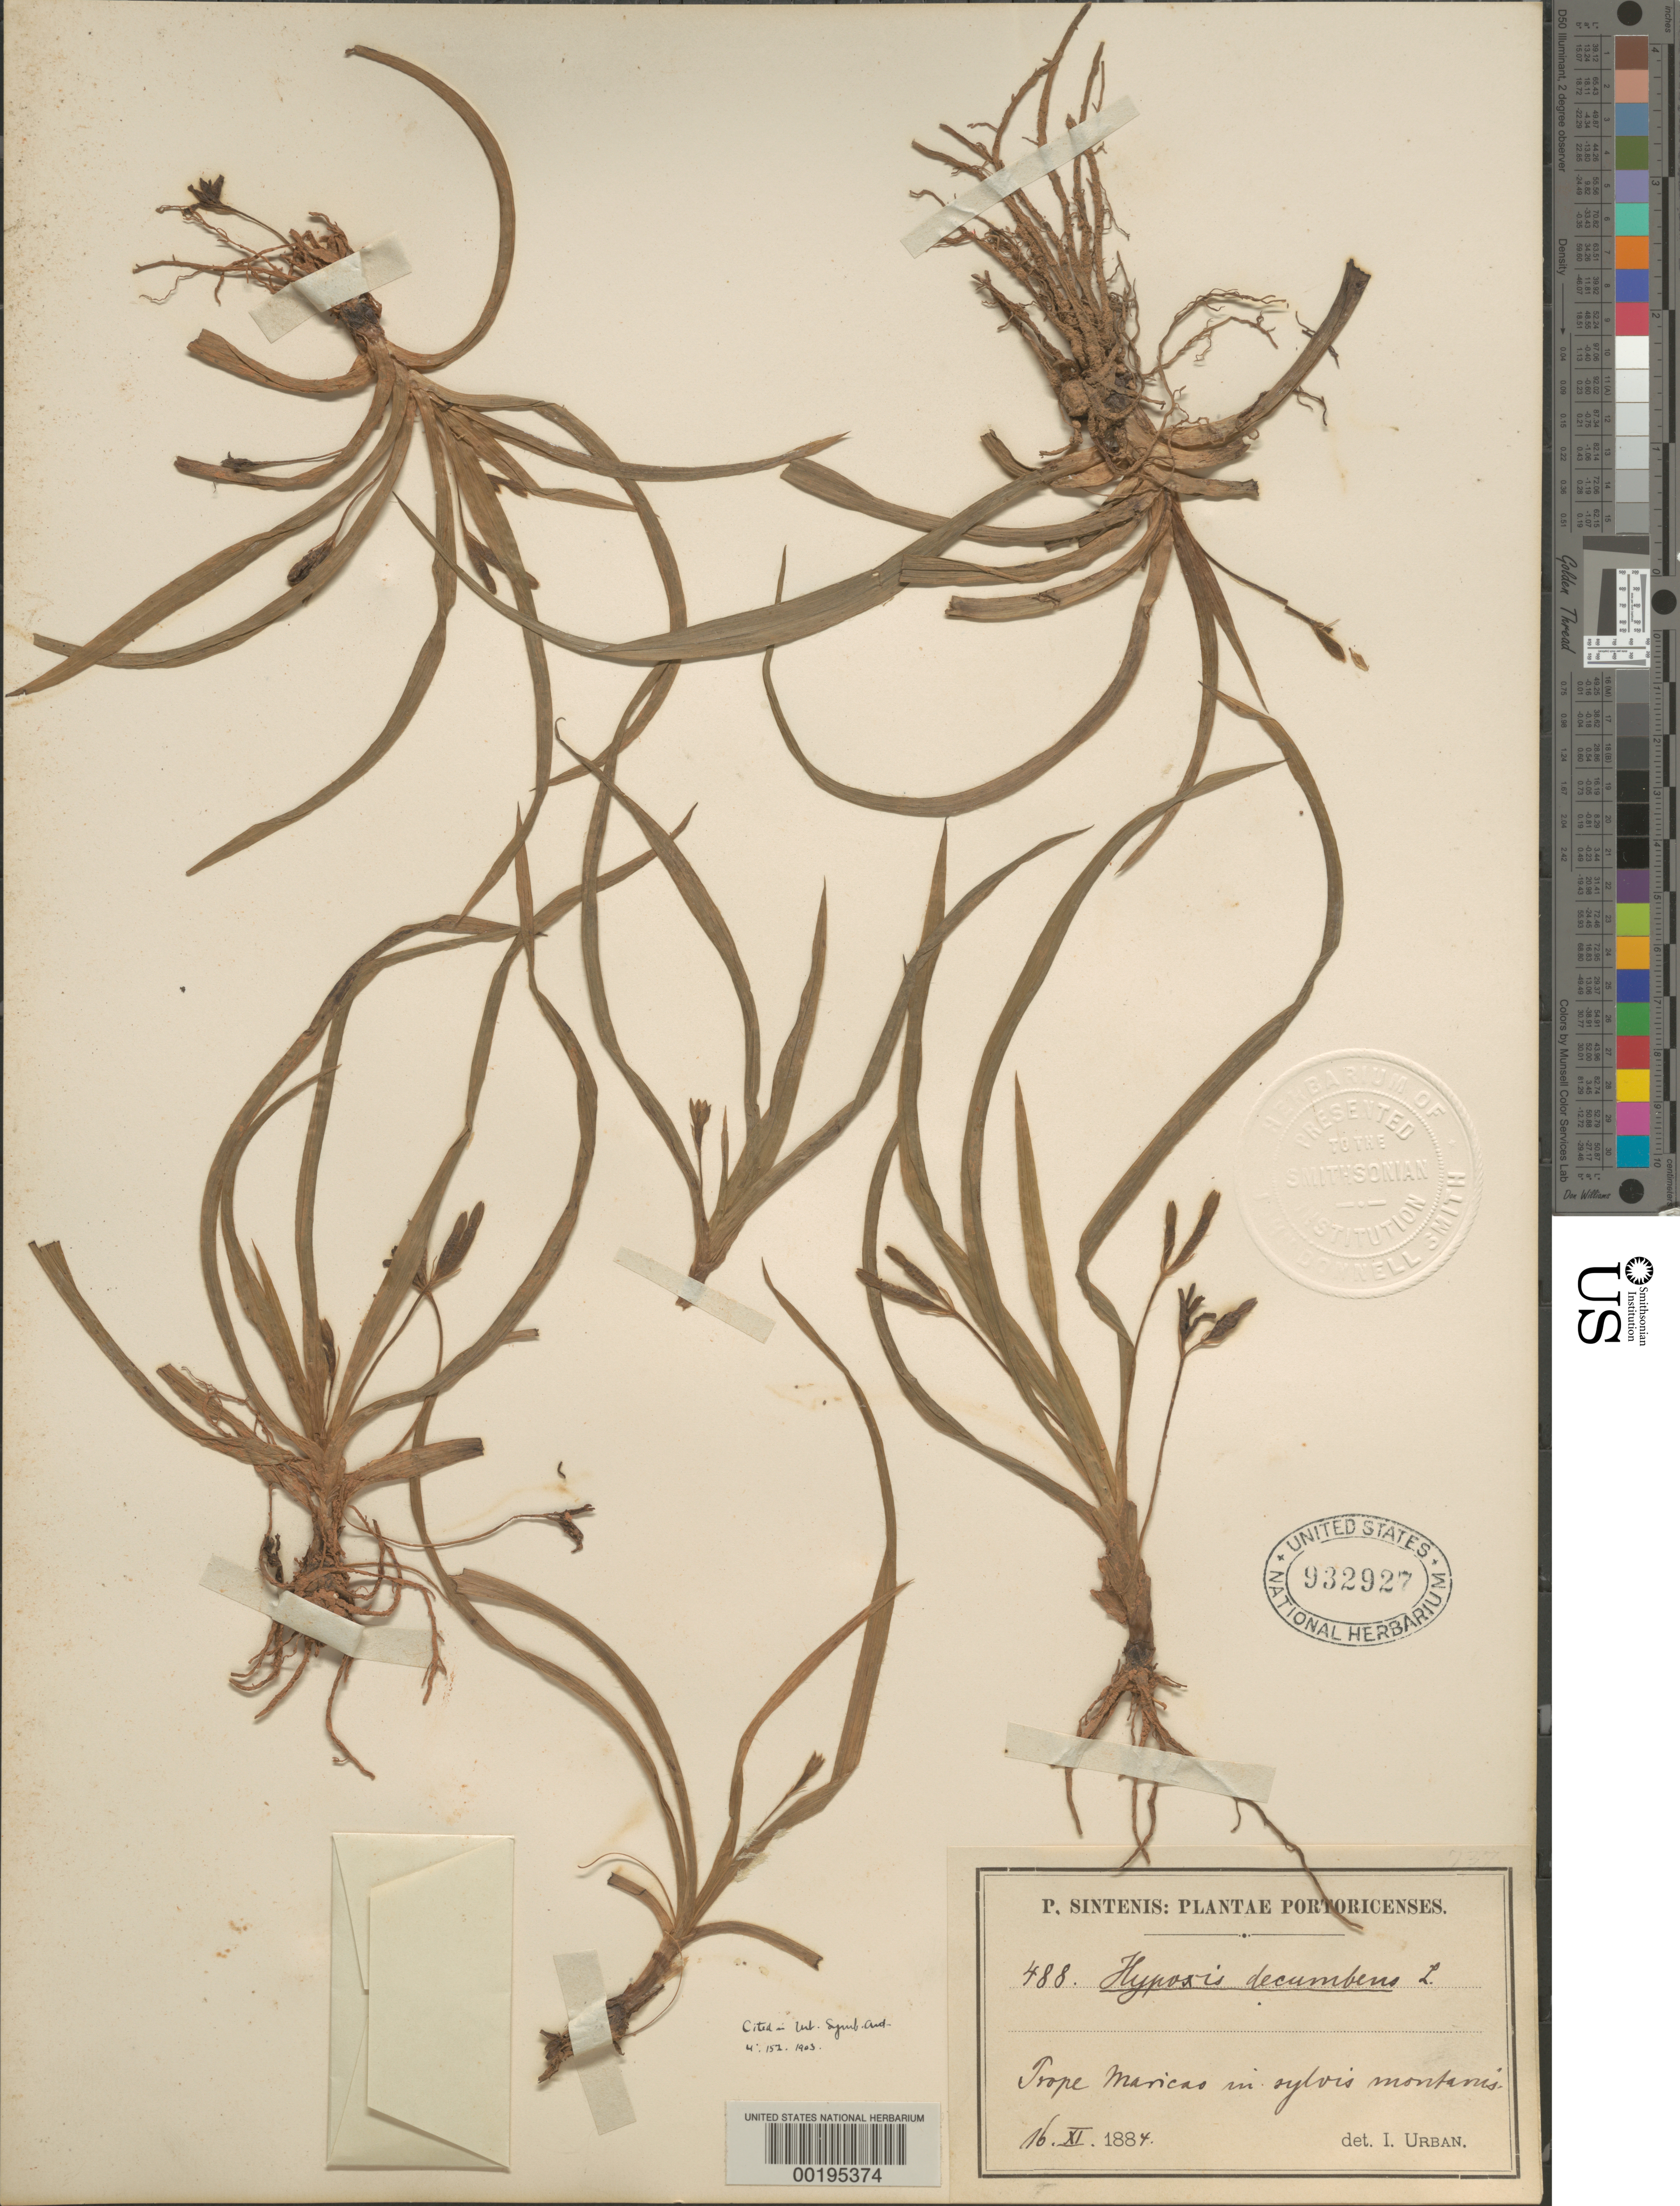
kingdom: Plantae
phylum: Tracheophyta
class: Liliopsida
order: Asparagales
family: Hypoxidaceae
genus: Hypoxis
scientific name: Hypoxis decumbens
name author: L.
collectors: P. Sintenis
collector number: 488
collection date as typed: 16 Nov 1884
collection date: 1884-11-16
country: Puerto Rico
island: Greater Antilles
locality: Sierra de Naguabo ad Rio Blanco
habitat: Mountain woods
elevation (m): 305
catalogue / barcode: US 932927